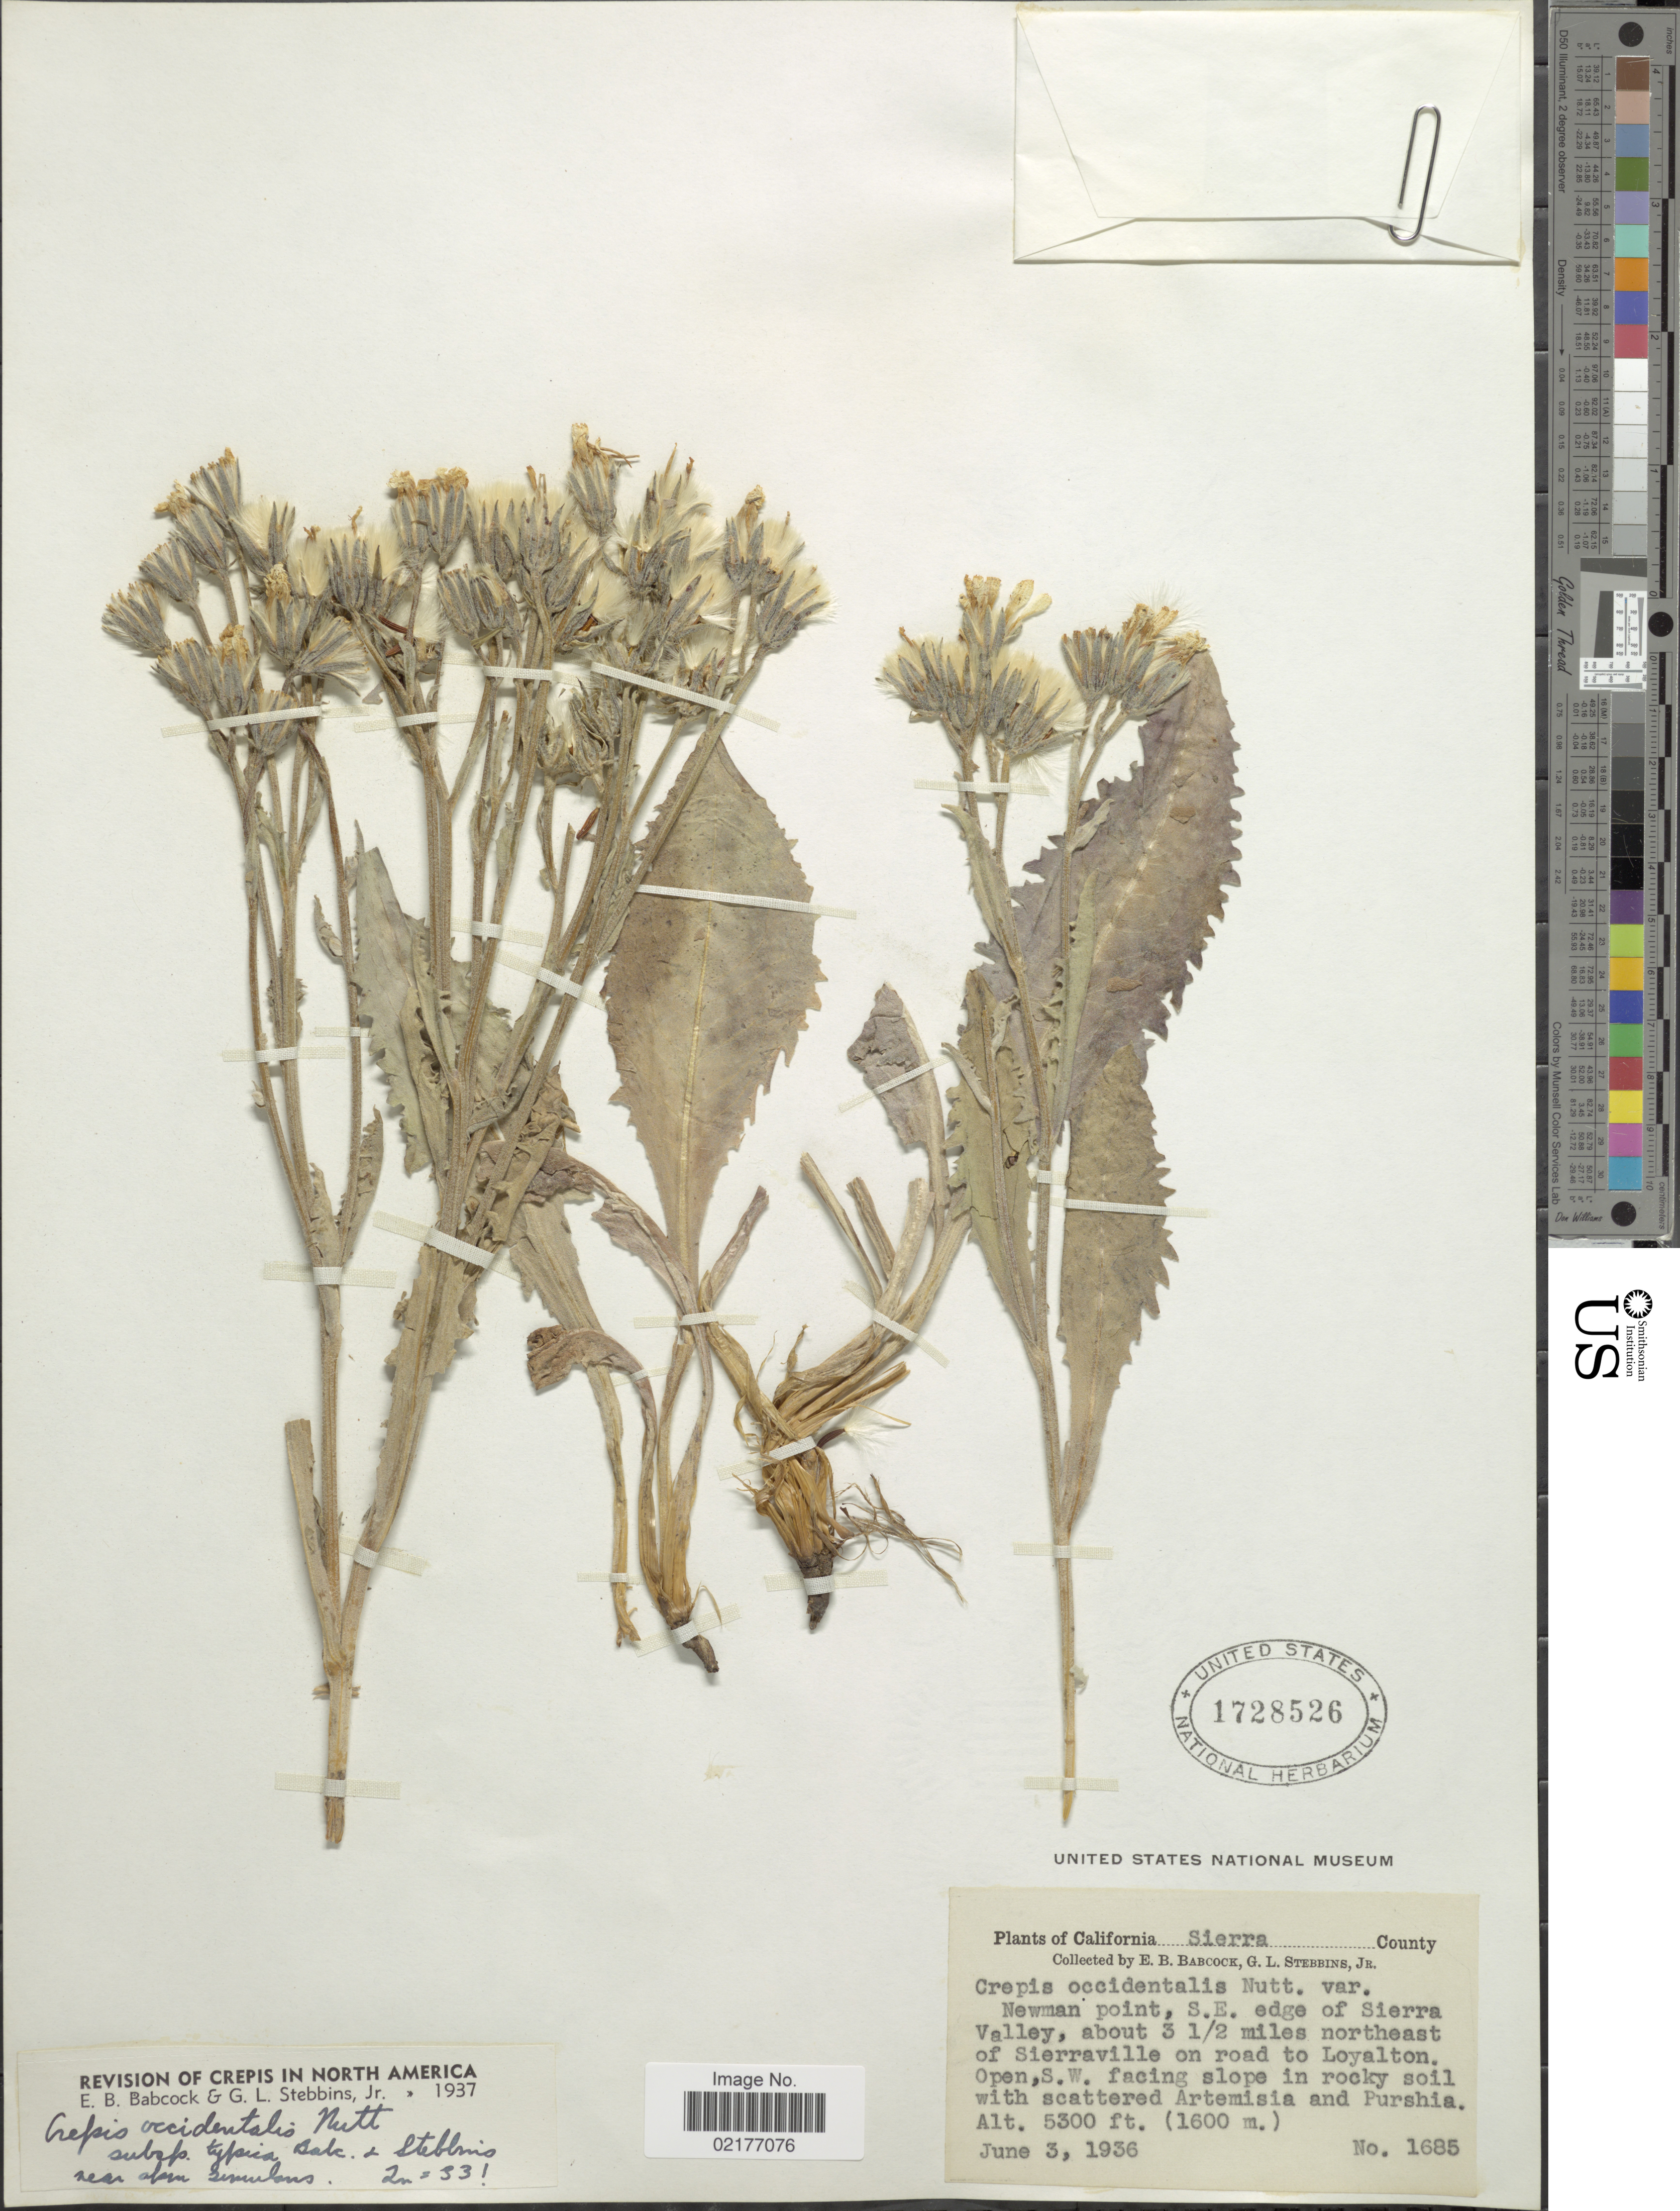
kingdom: Plantae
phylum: Tracheophyta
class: Magnoliopsida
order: Asterales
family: Asteraceae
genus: Crepis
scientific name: Crepis occidentalis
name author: Nutt.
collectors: E. B. Babcock & G. L. Stebbins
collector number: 1685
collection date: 1936-06-03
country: United States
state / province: California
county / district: Sierra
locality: Sierra County, Newman point, S.E. edge of Sierra Valley, about 3½ miles northeast of Sierraville on road to Loyalton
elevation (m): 1615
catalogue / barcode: US 1728526